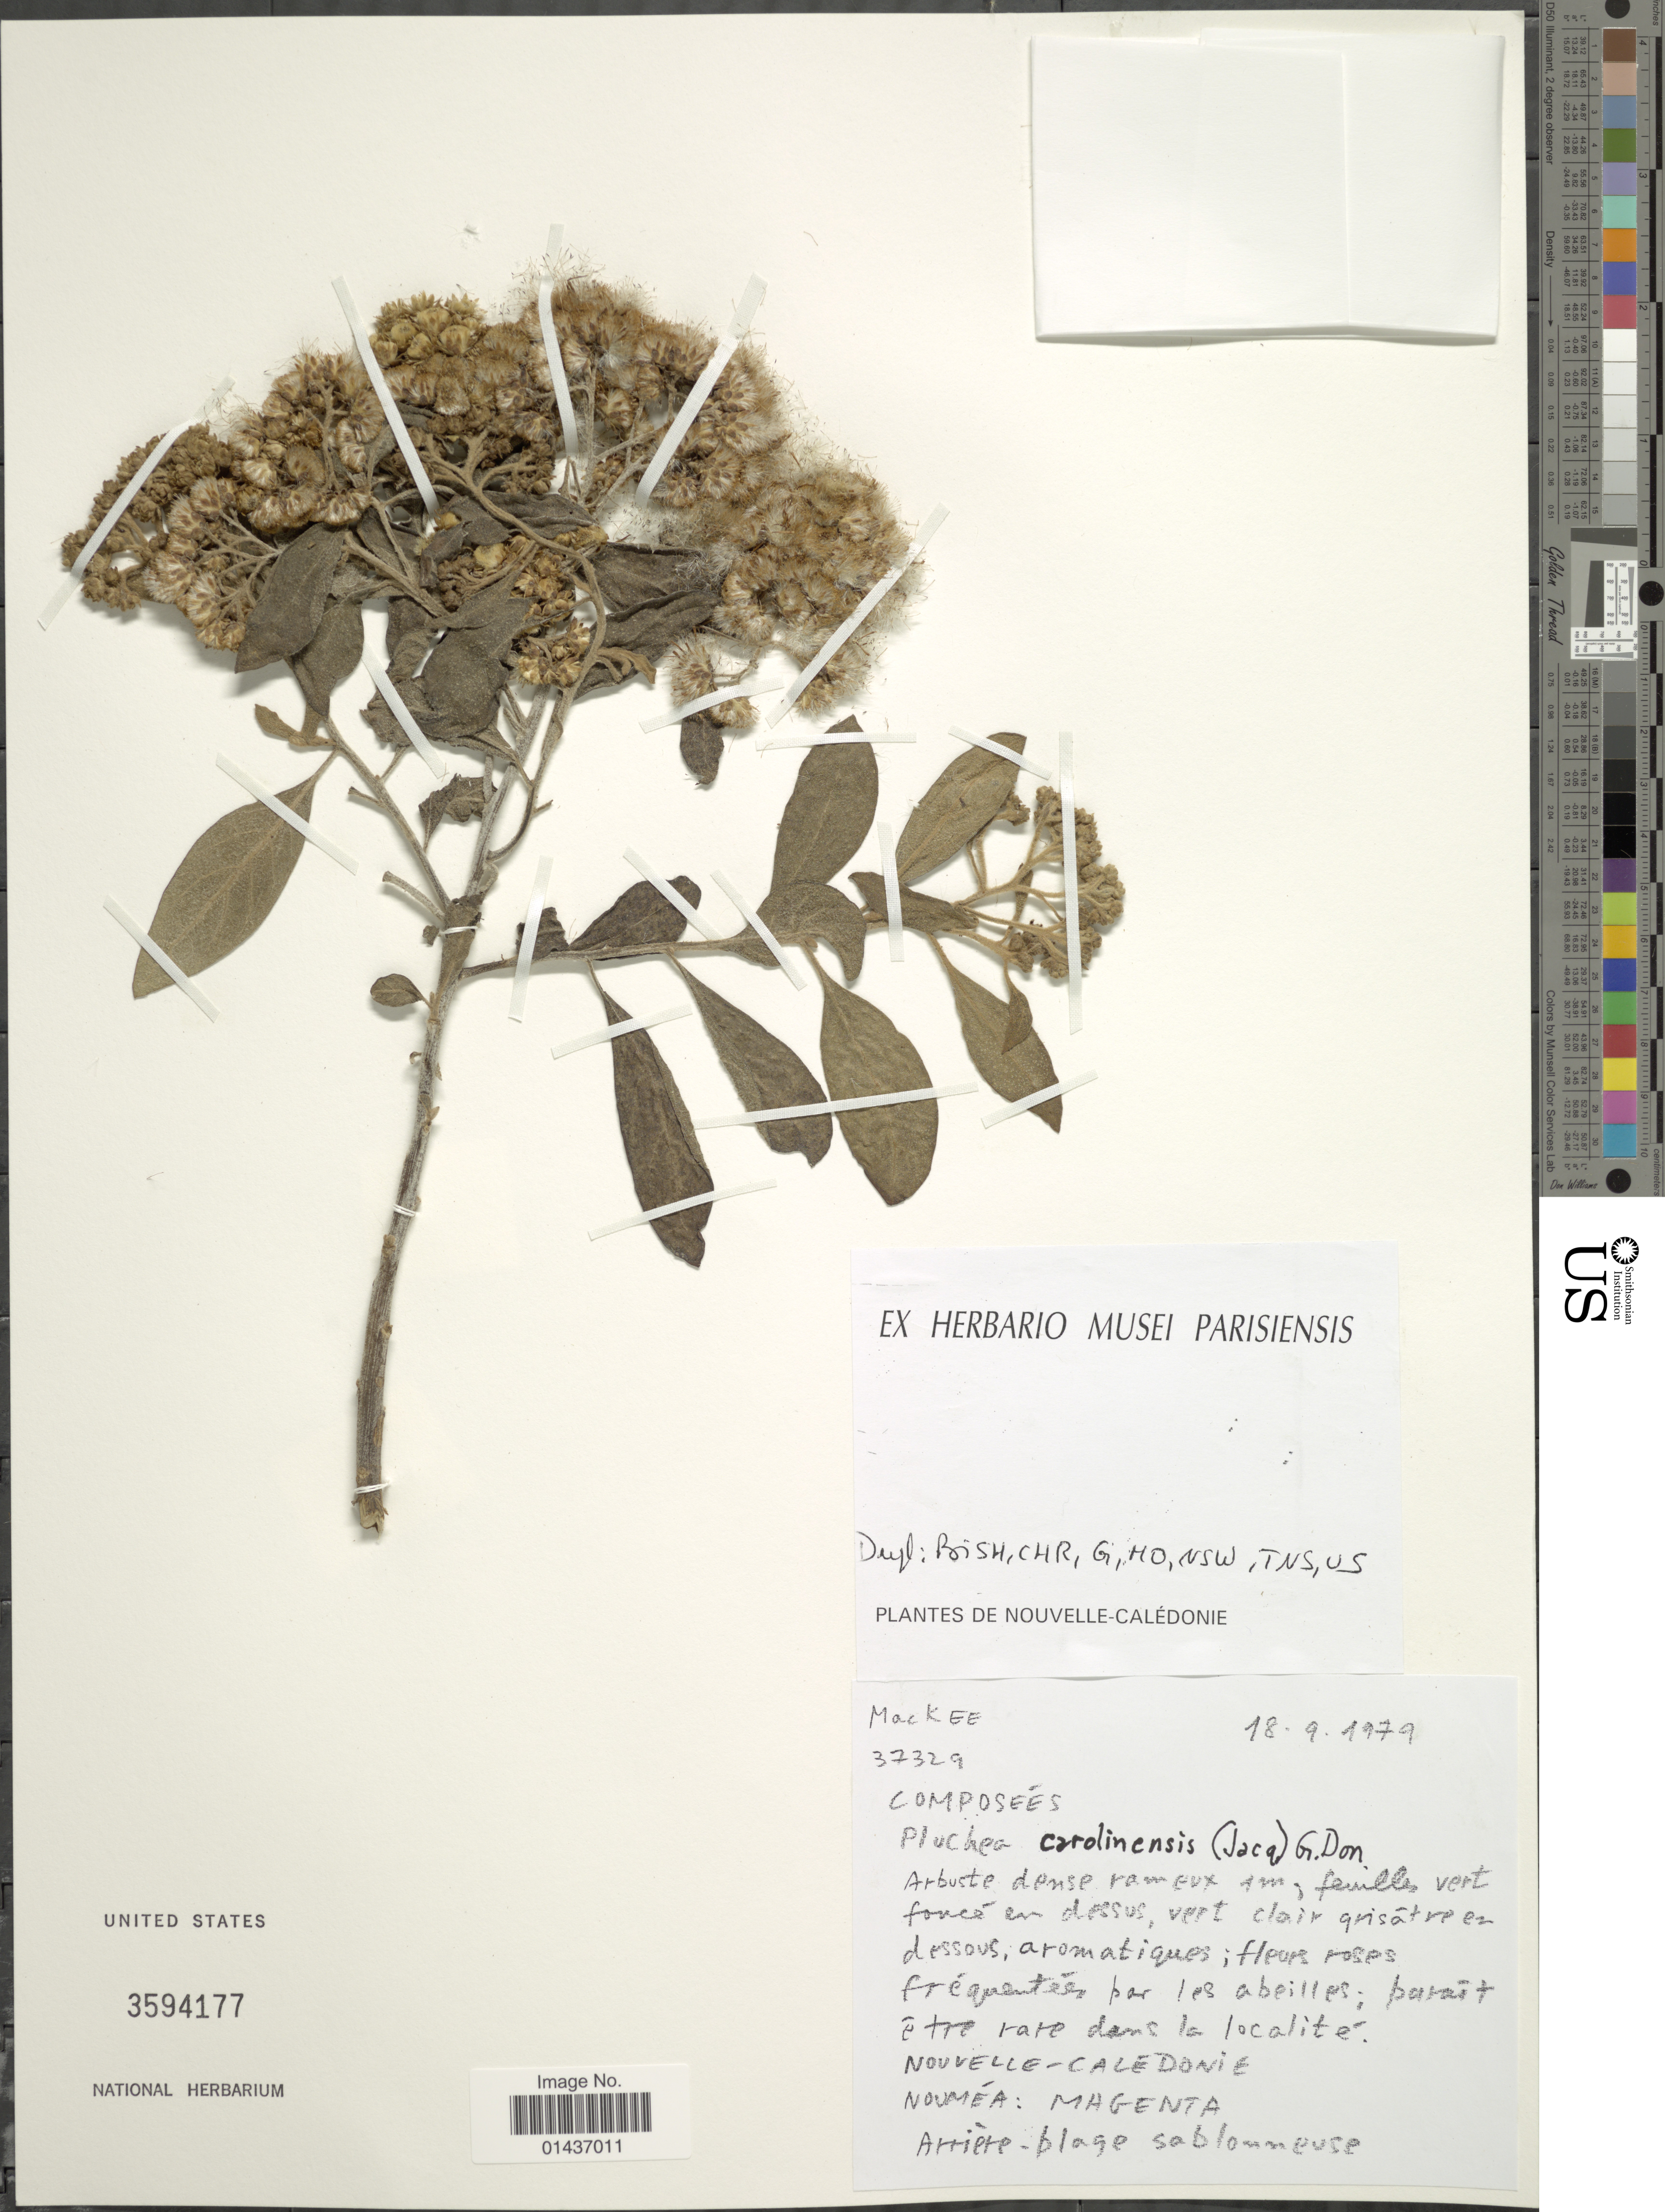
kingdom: Plantae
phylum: Tracheophyta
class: Magnoliopsida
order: Asterales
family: Asteraceae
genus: Pluchea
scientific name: Pluchea carolinensis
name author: (Jacq.) D. Don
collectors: MacKee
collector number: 37329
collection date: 1979-09-18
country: New Caledonia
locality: Entre rare dans le localite. Nomea: Magenta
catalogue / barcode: US 3594177